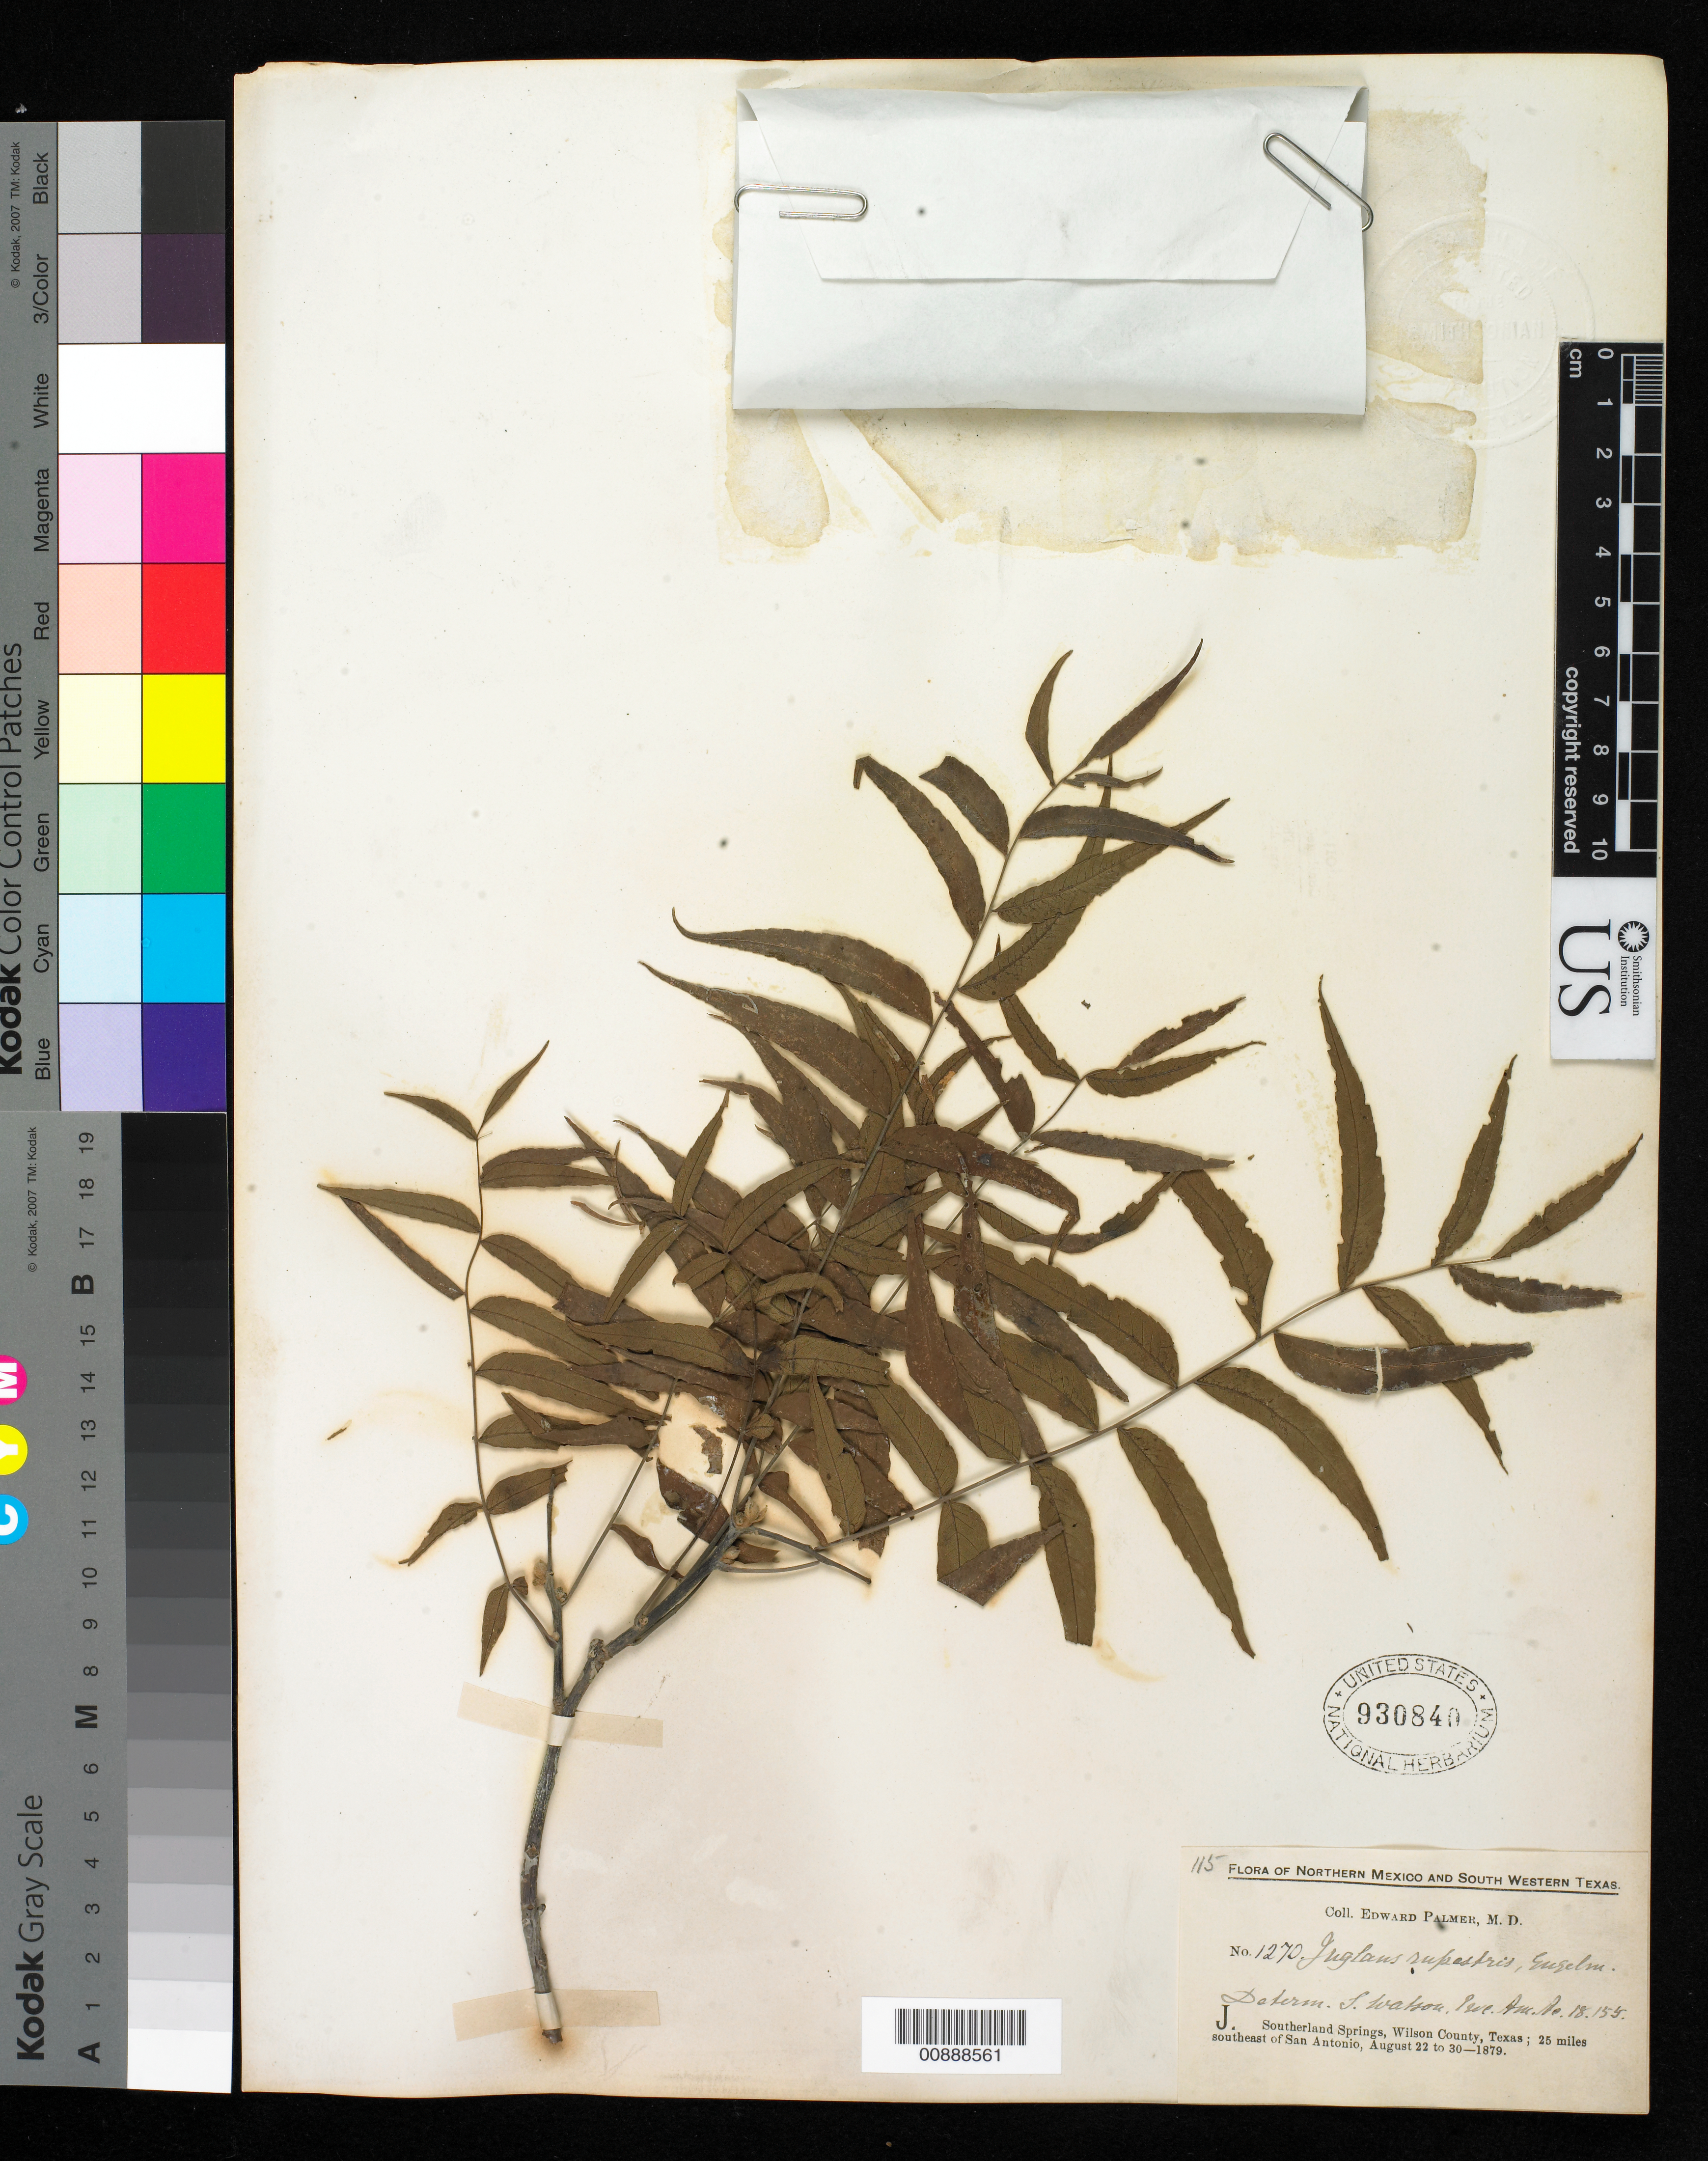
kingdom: Plantae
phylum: Tracheophyta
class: Magnoliopsida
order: Fagales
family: Juglandaceae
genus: Juglans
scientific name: Juglans rupestris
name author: Engelm. ex Torr.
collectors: E. Palmer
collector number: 1270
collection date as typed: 22 Aug 1879 to 30 Aug 1879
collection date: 1879-08-22/1879-08-30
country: United States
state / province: Texas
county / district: Wilson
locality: J. Southerland Springs, Wilson County, Texas; 25 miles southeast of San Antonio.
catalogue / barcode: US 930840